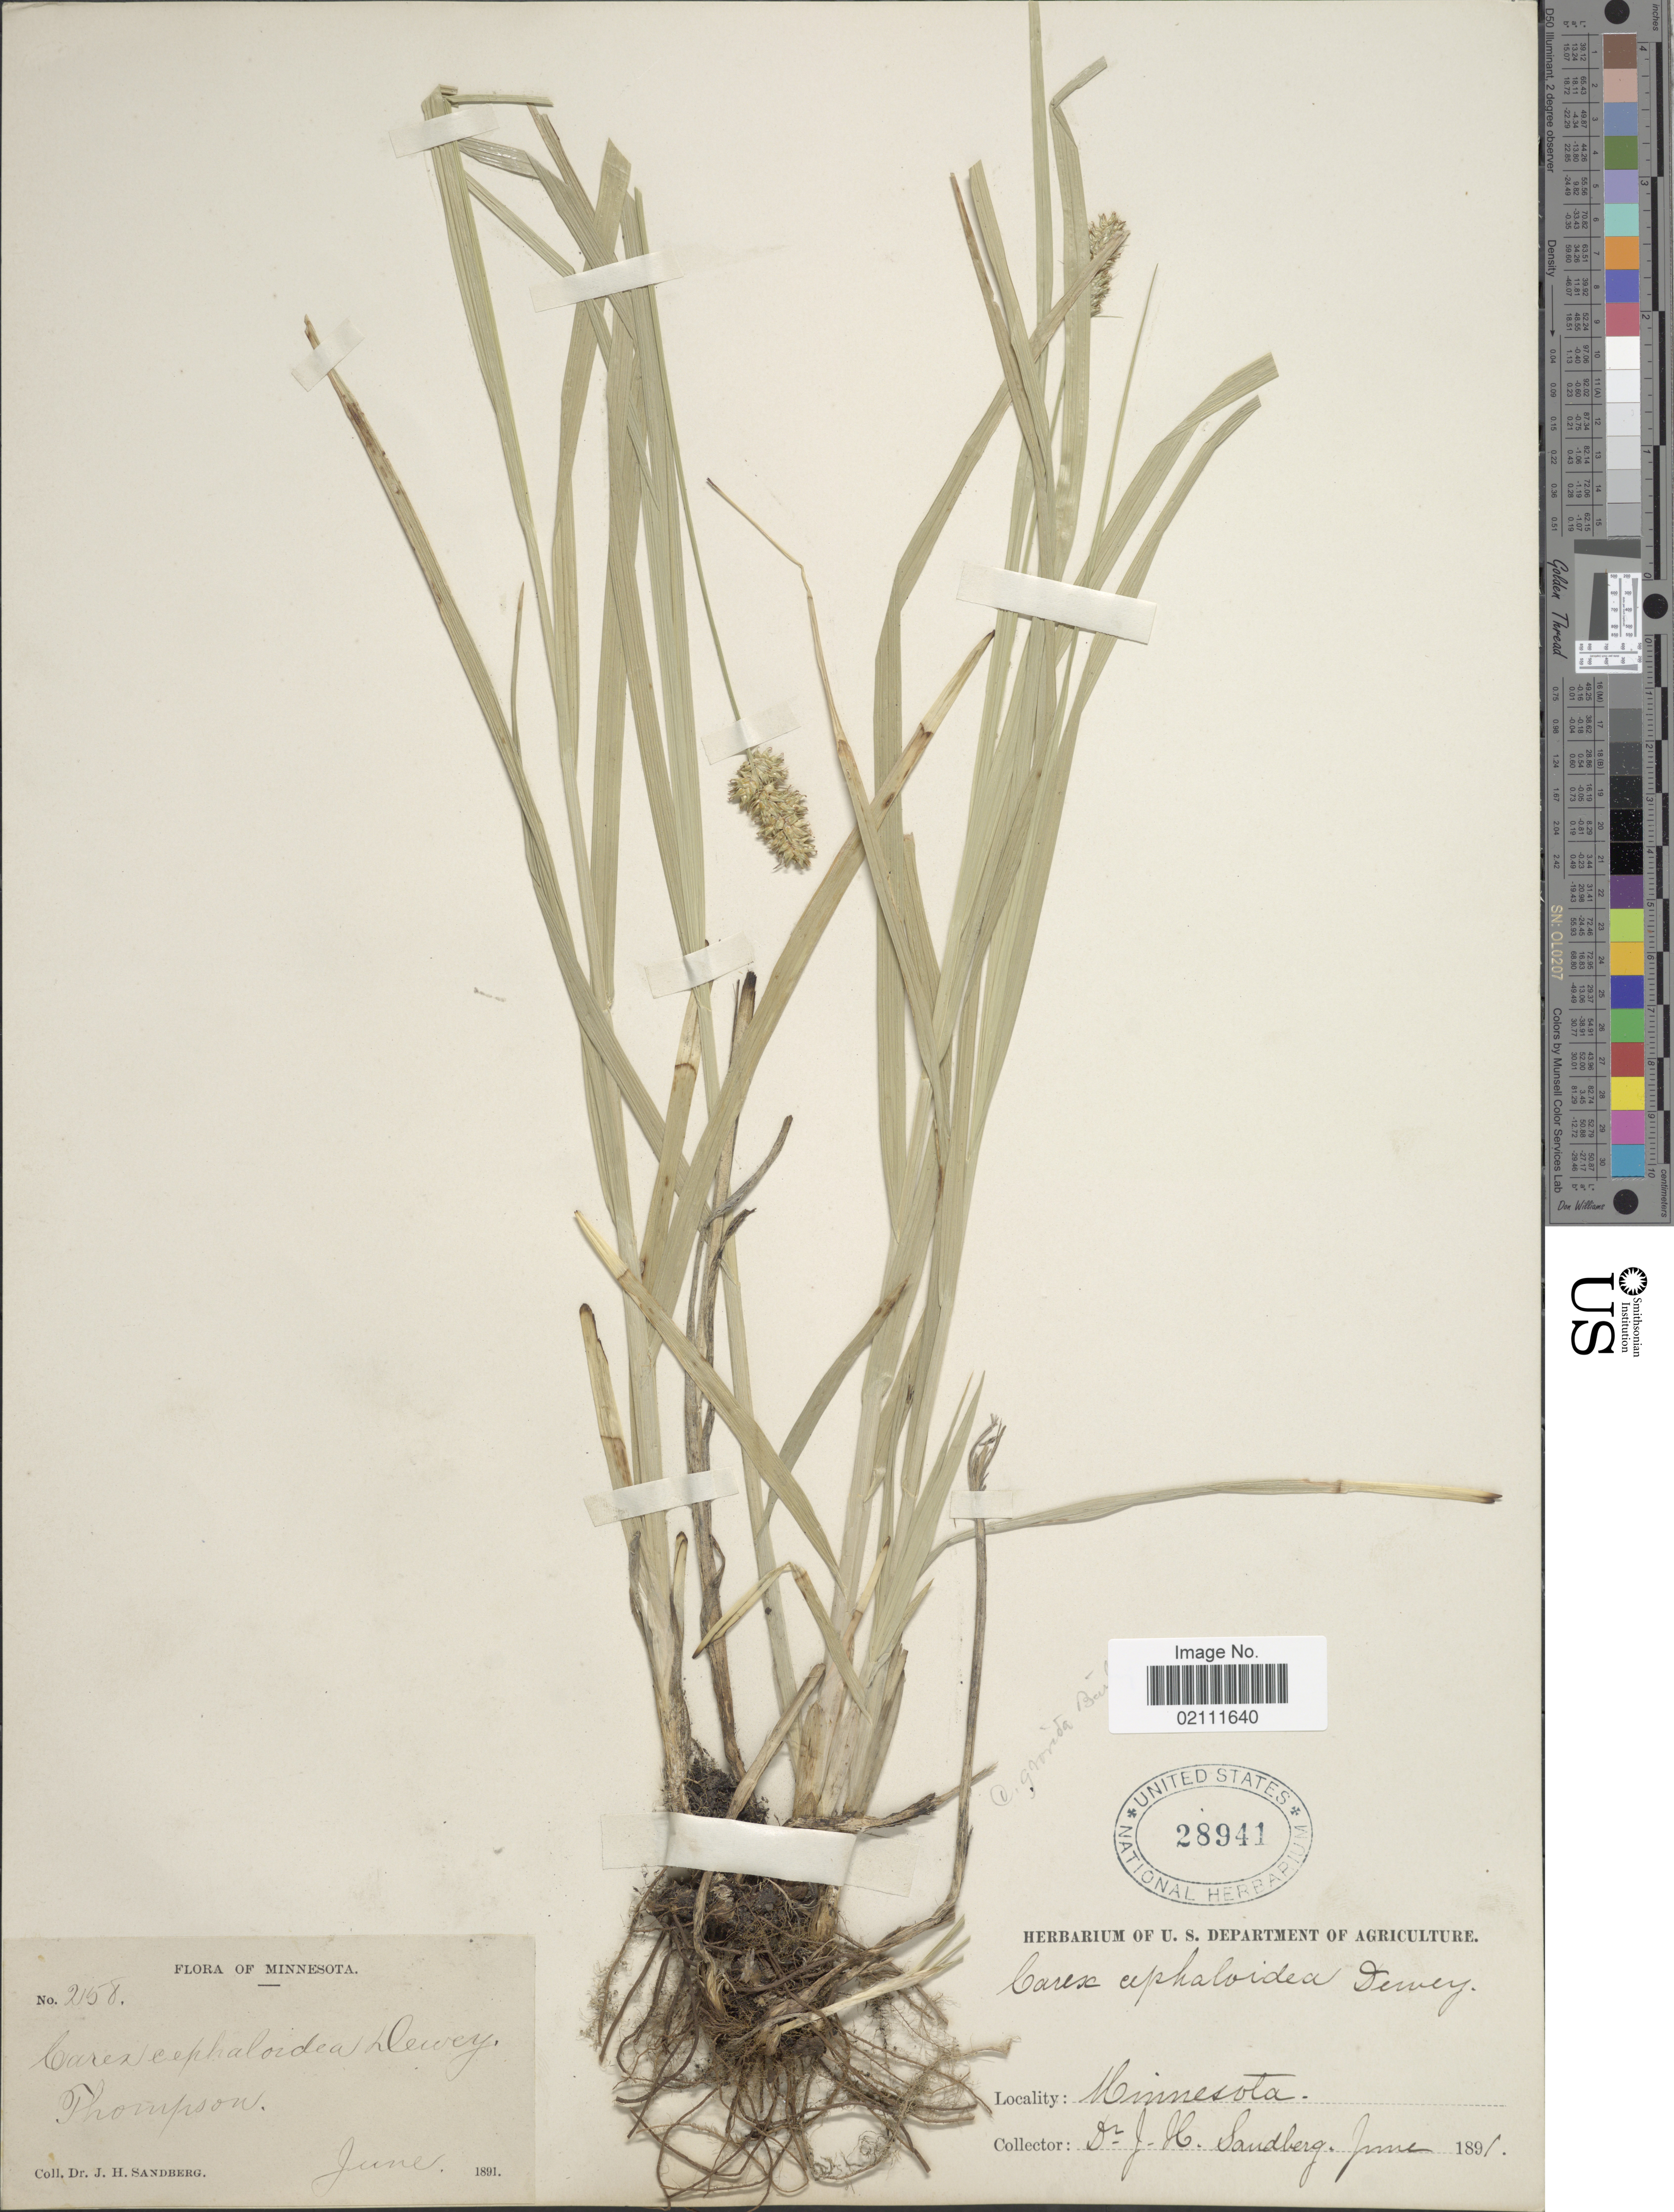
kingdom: Plantae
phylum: Tracheophyta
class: Liliopsida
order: Poales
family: Cyperaceae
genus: Carex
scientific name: Carex gravida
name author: L.H. Bailey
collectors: J. H. Sandberg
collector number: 258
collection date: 1891-06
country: United States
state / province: Minnesota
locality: Thompson.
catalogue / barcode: US 28941